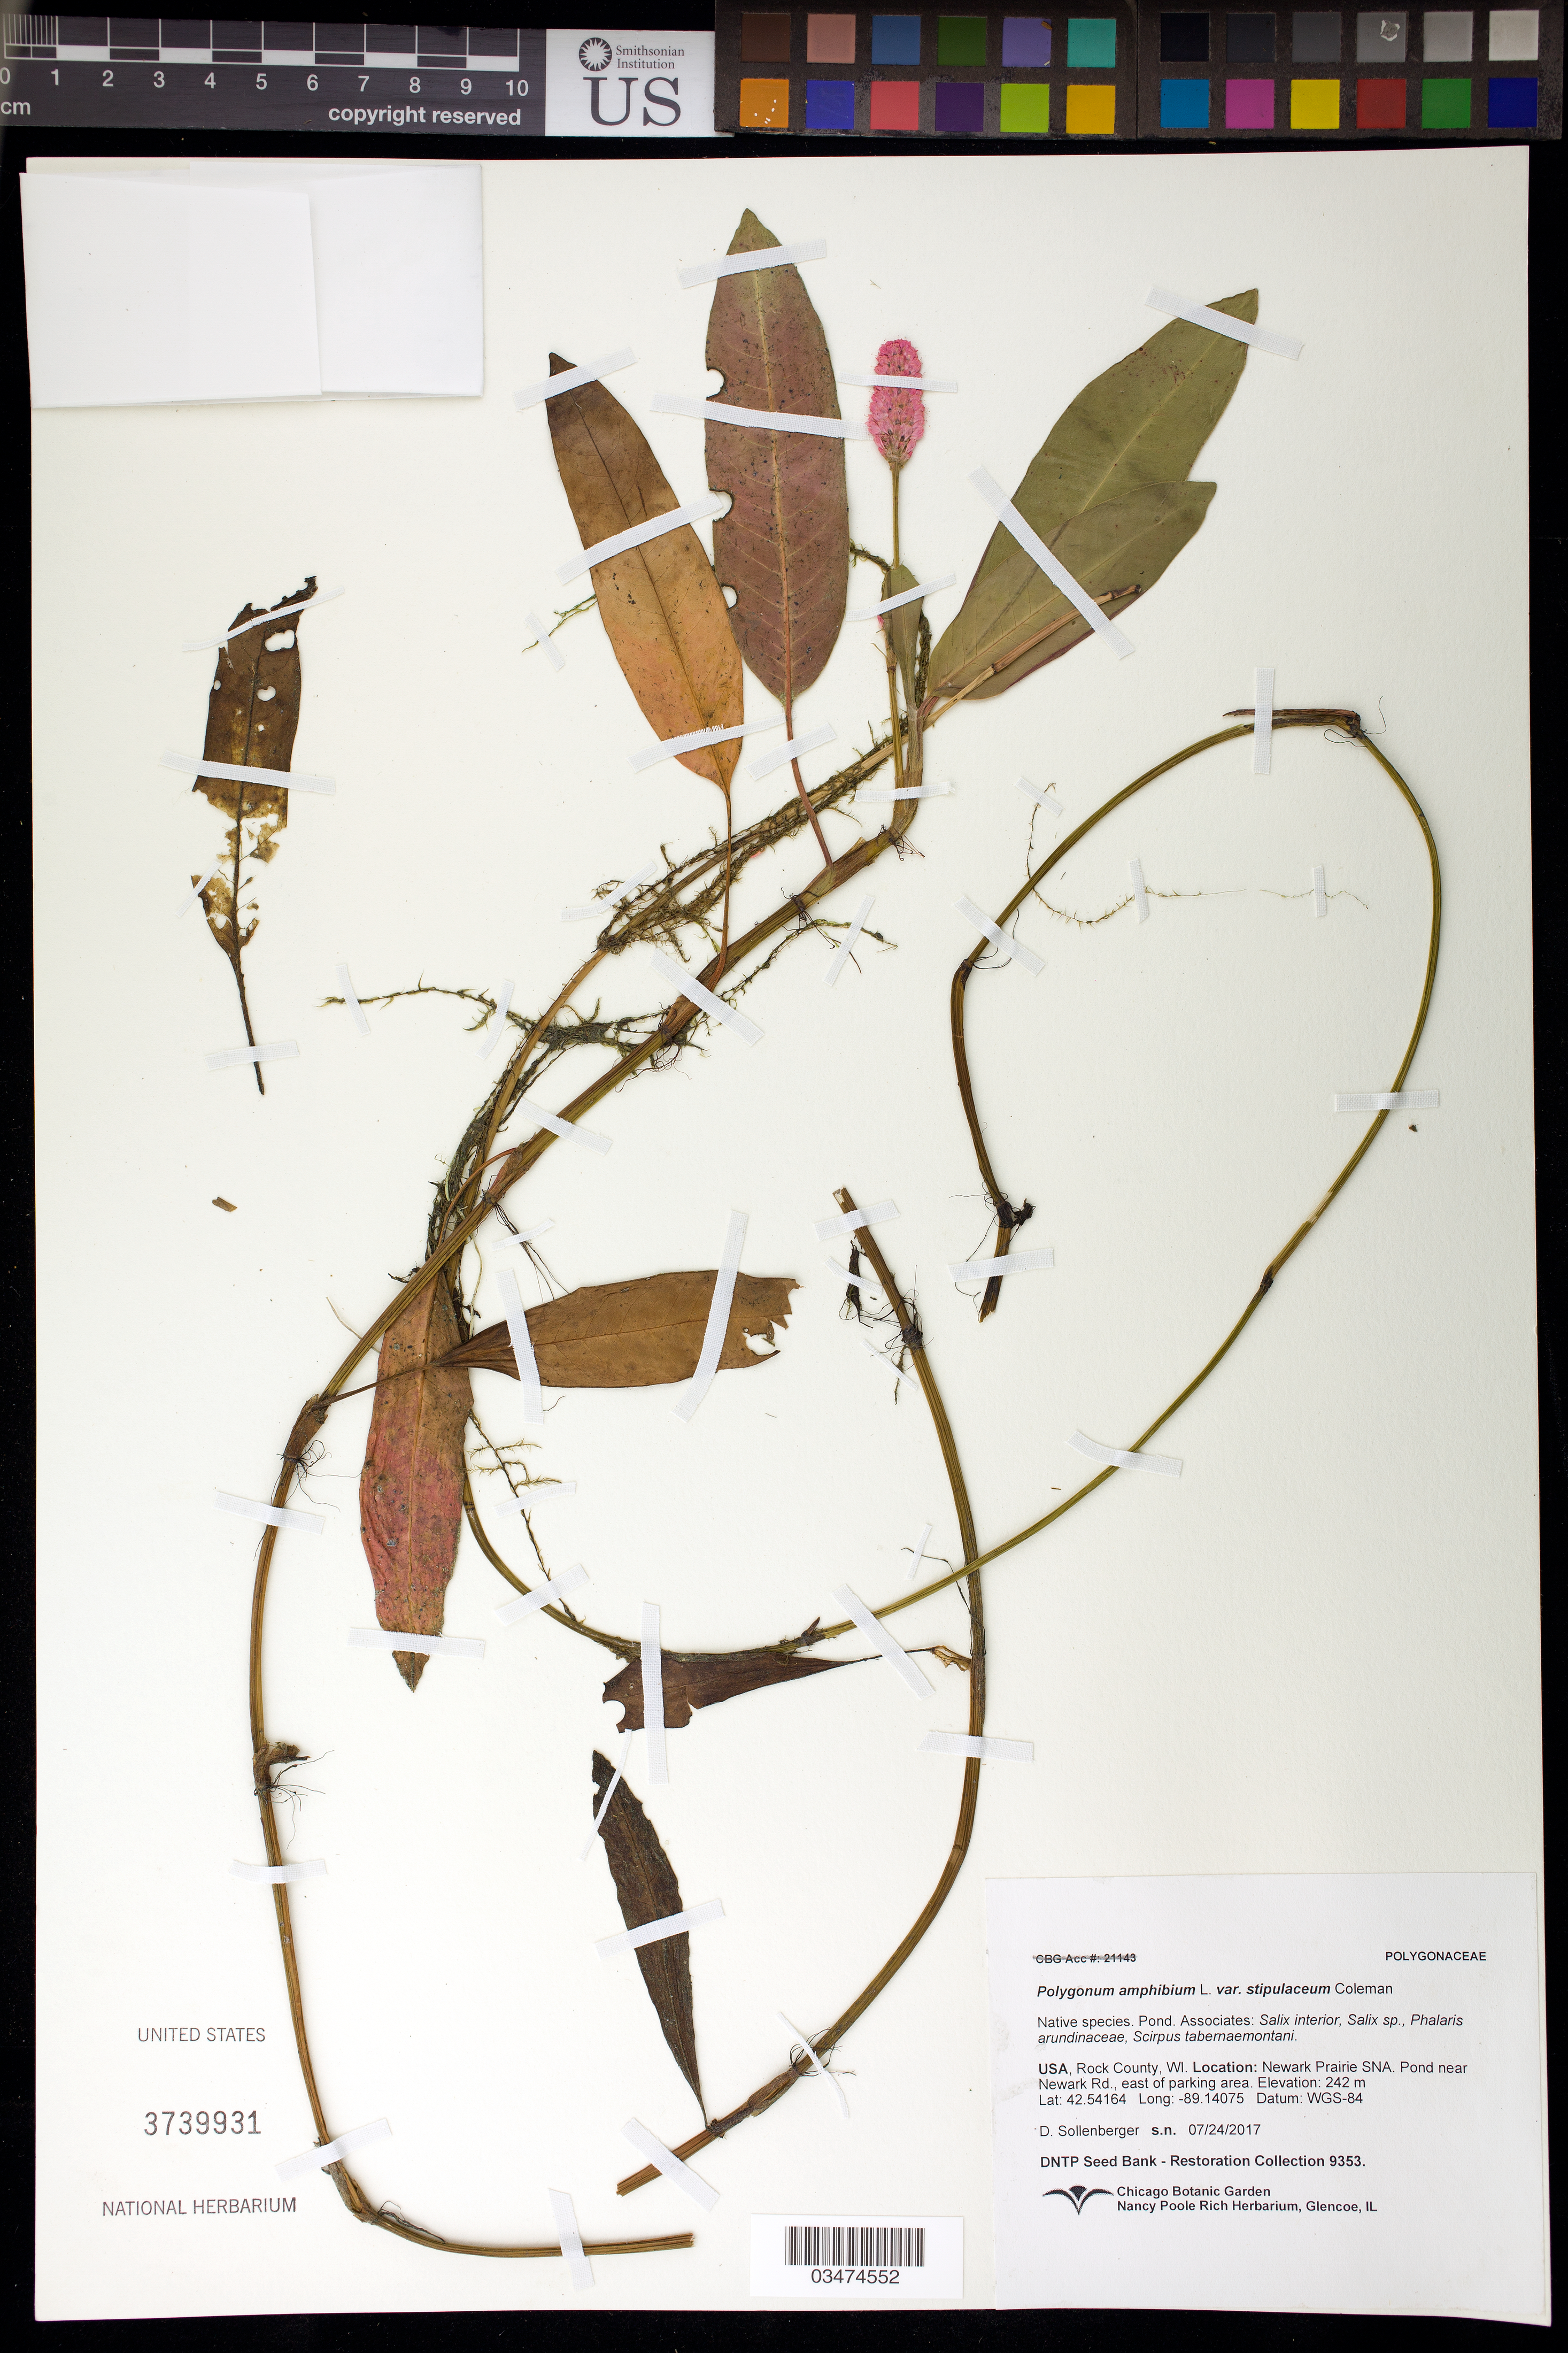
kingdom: Plantae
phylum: Tracheophyta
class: Magnoliopsida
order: Caryophyllales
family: Polygonaceae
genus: Persicaria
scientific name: Persicaria amphibia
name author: (L.) Delarbre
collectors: D. Sollenberger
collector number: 9353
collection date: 2017-07-24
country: United States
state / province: Wisconsin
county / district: Rock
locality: Newark Prairie SNA. Pond near Newark Rd., E of parking area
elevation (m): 242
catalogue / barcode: US 3739931